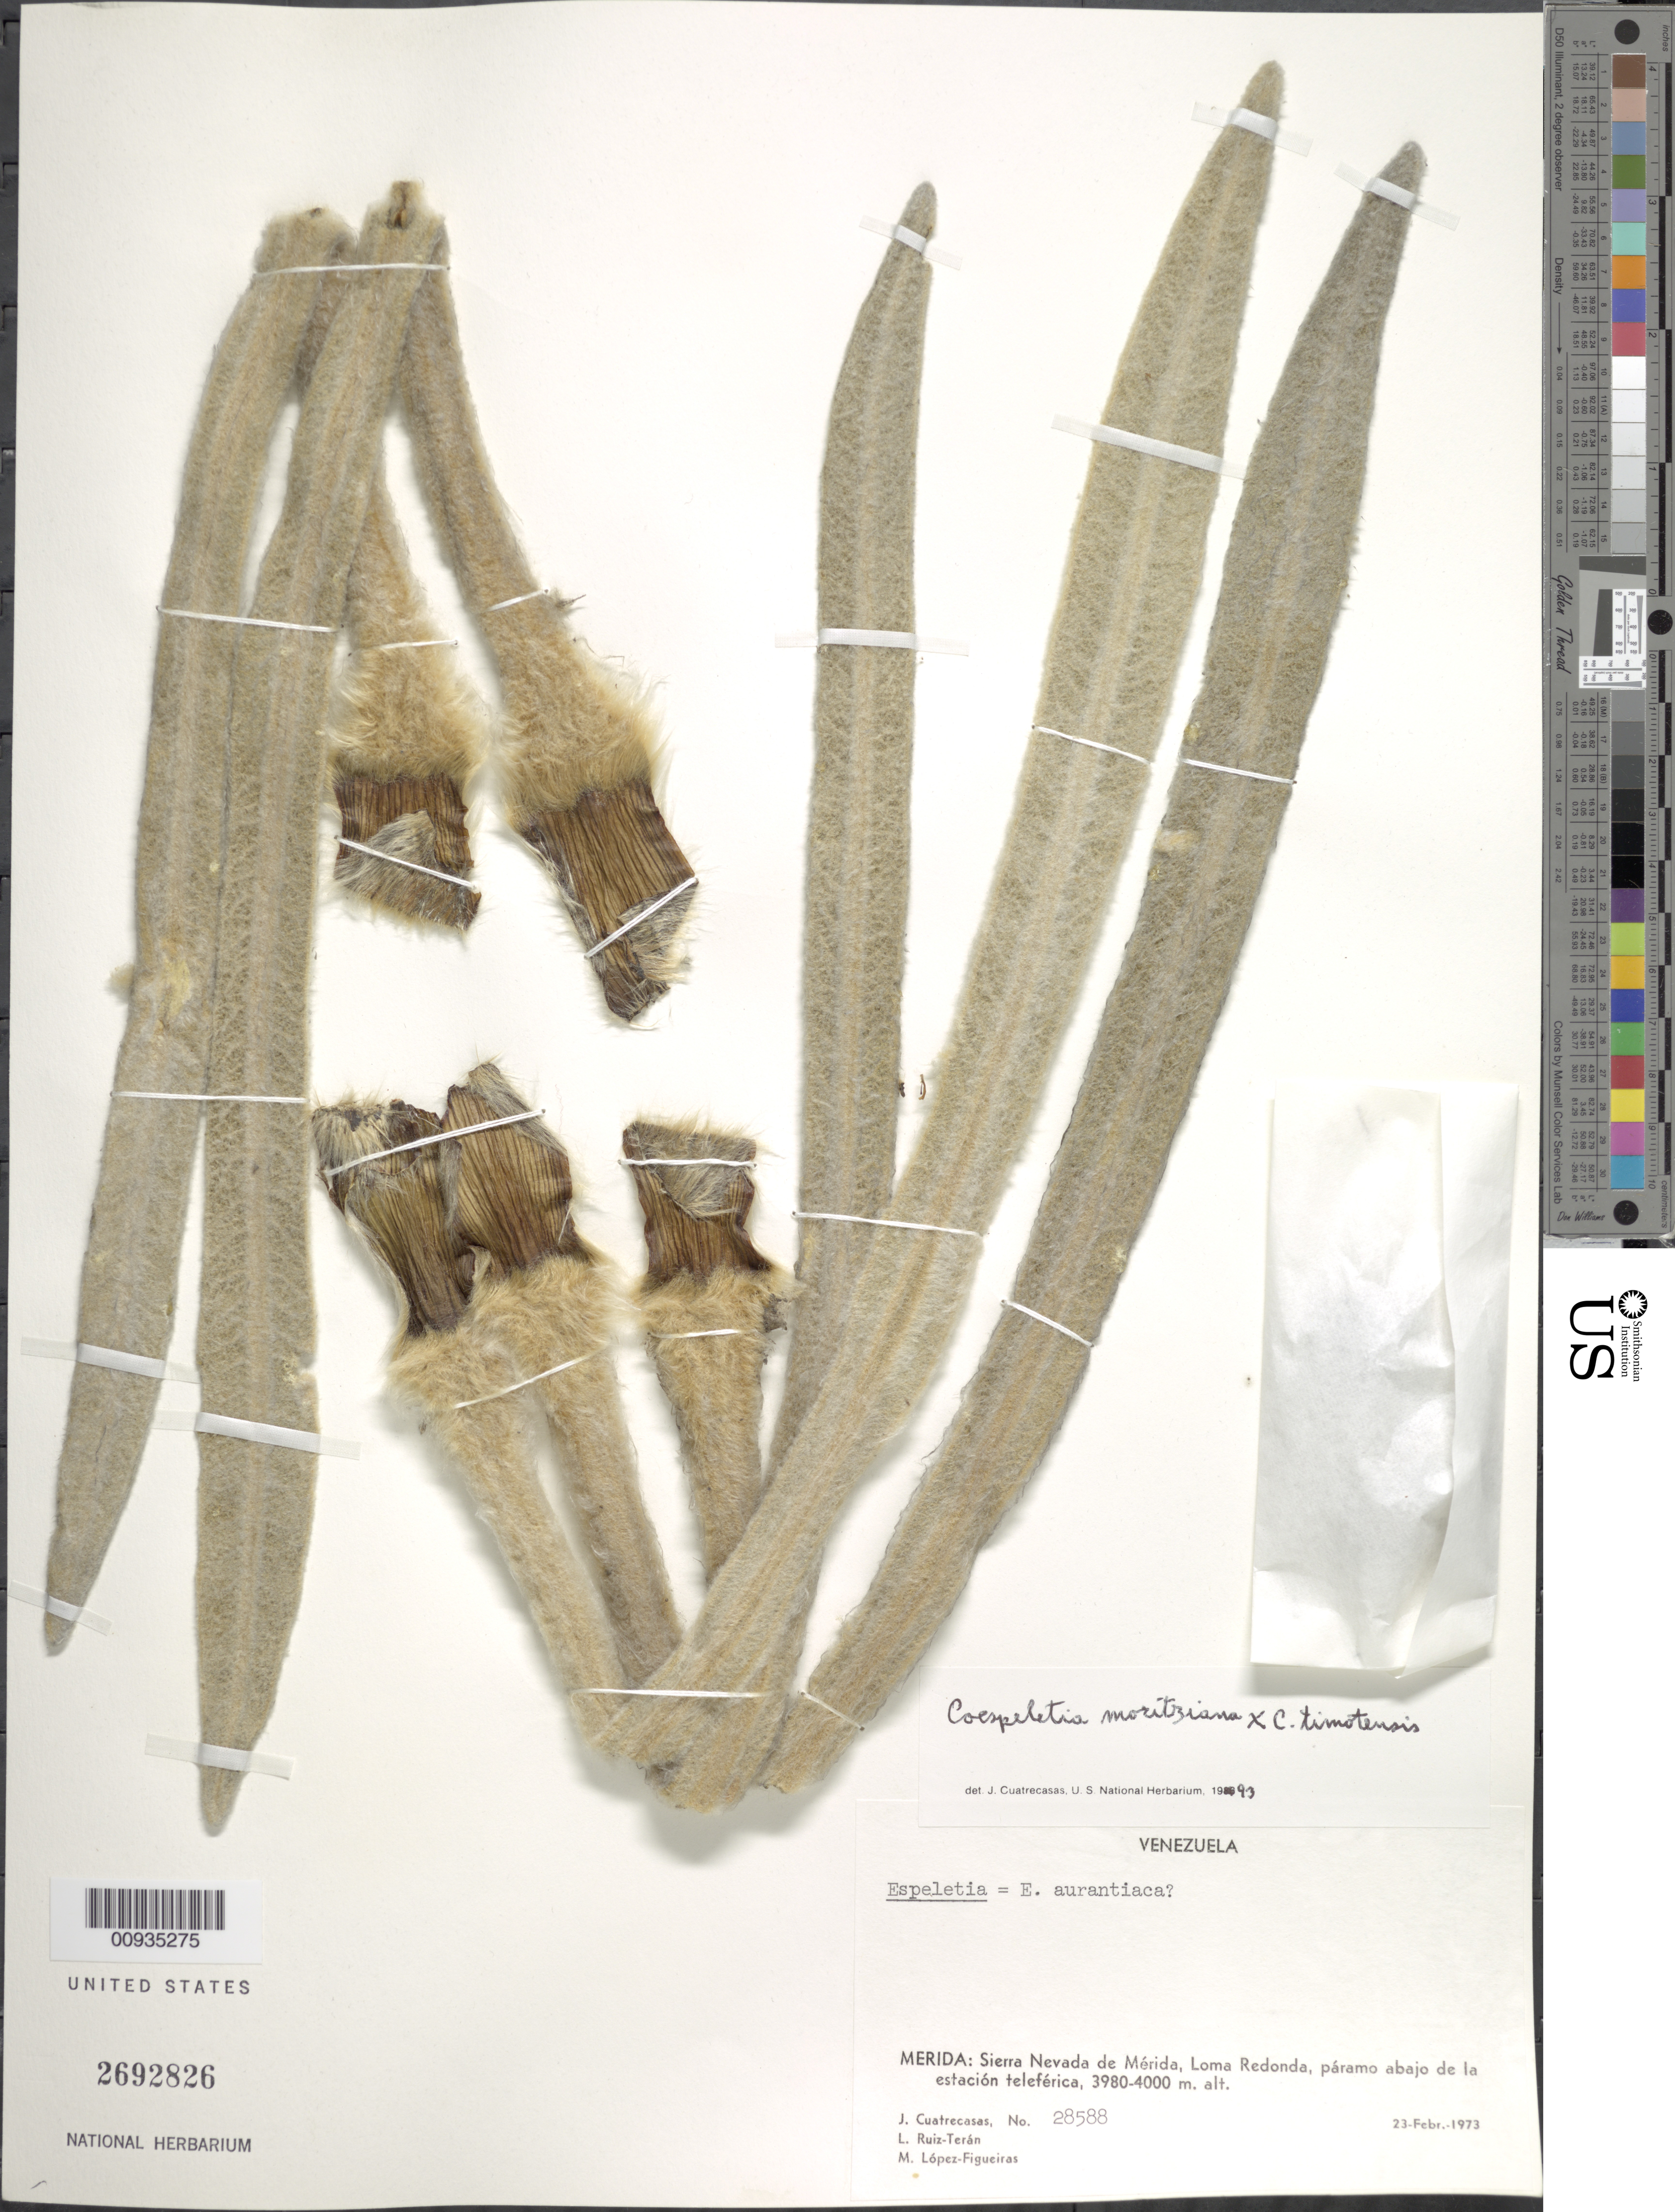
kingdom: Plantae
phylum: Tracheophyta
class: Magnoliopsida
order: Asterales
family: Asteraceae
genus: Coespeletia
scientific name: Coespeletia moritziana x C. timotensis (Cuatrec.) Cuatrec.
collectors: J. Cuatrecasas, L. E. Ruíz-Terán & M. López Figueiras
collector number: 28588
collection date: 1973-02-23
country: Venezuela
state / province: Mérida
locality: Sierra Nevada de Merida, Loma Redonda, paramo abajo de la estacion teleferica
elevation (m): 3980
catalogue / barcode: US 2692826